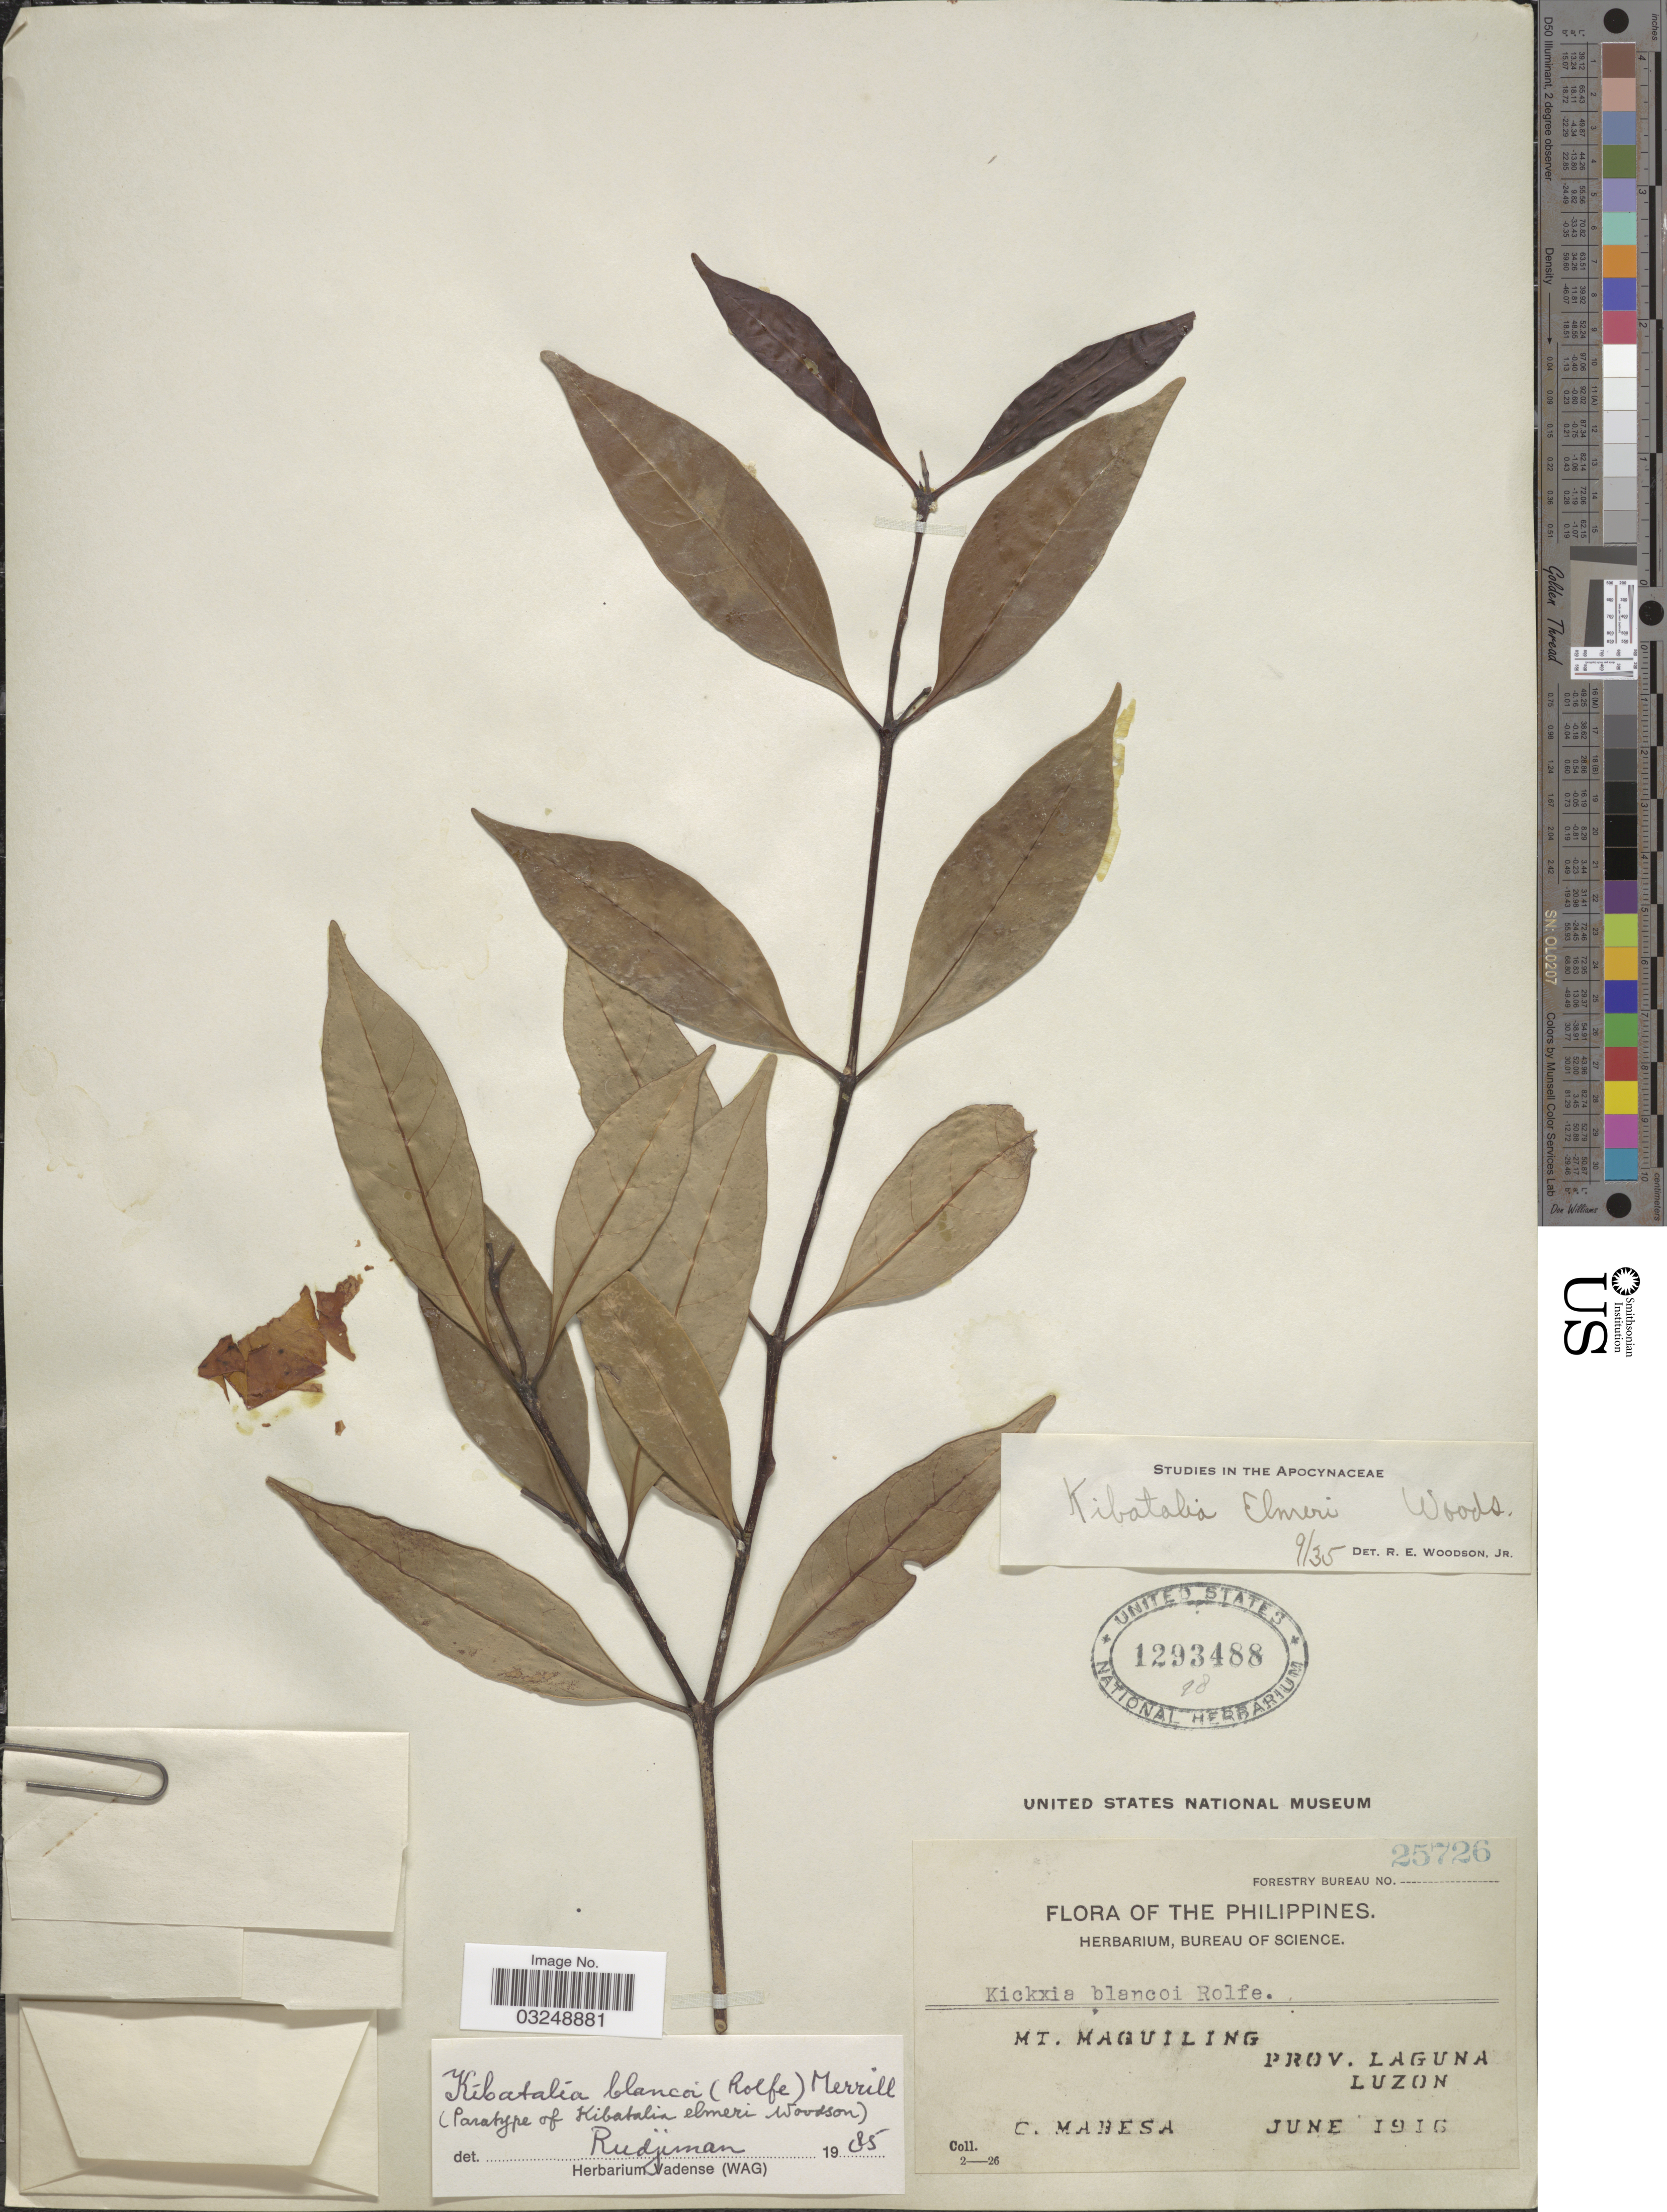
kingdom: Plantae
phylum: Tracheophyta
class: Magnoliopsida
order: Gentianales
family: Apocynaceae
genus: Kibatalia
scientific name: Kibatalia blancoi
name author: (Rolfe ex Stapf) Merr.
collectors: C. Mabesa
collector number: Forestry Bureau 25726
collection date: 1916-06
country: Philippines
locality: Mt. Maquiling, Prov. Laguna, Luzon.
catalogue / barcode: US 1293488